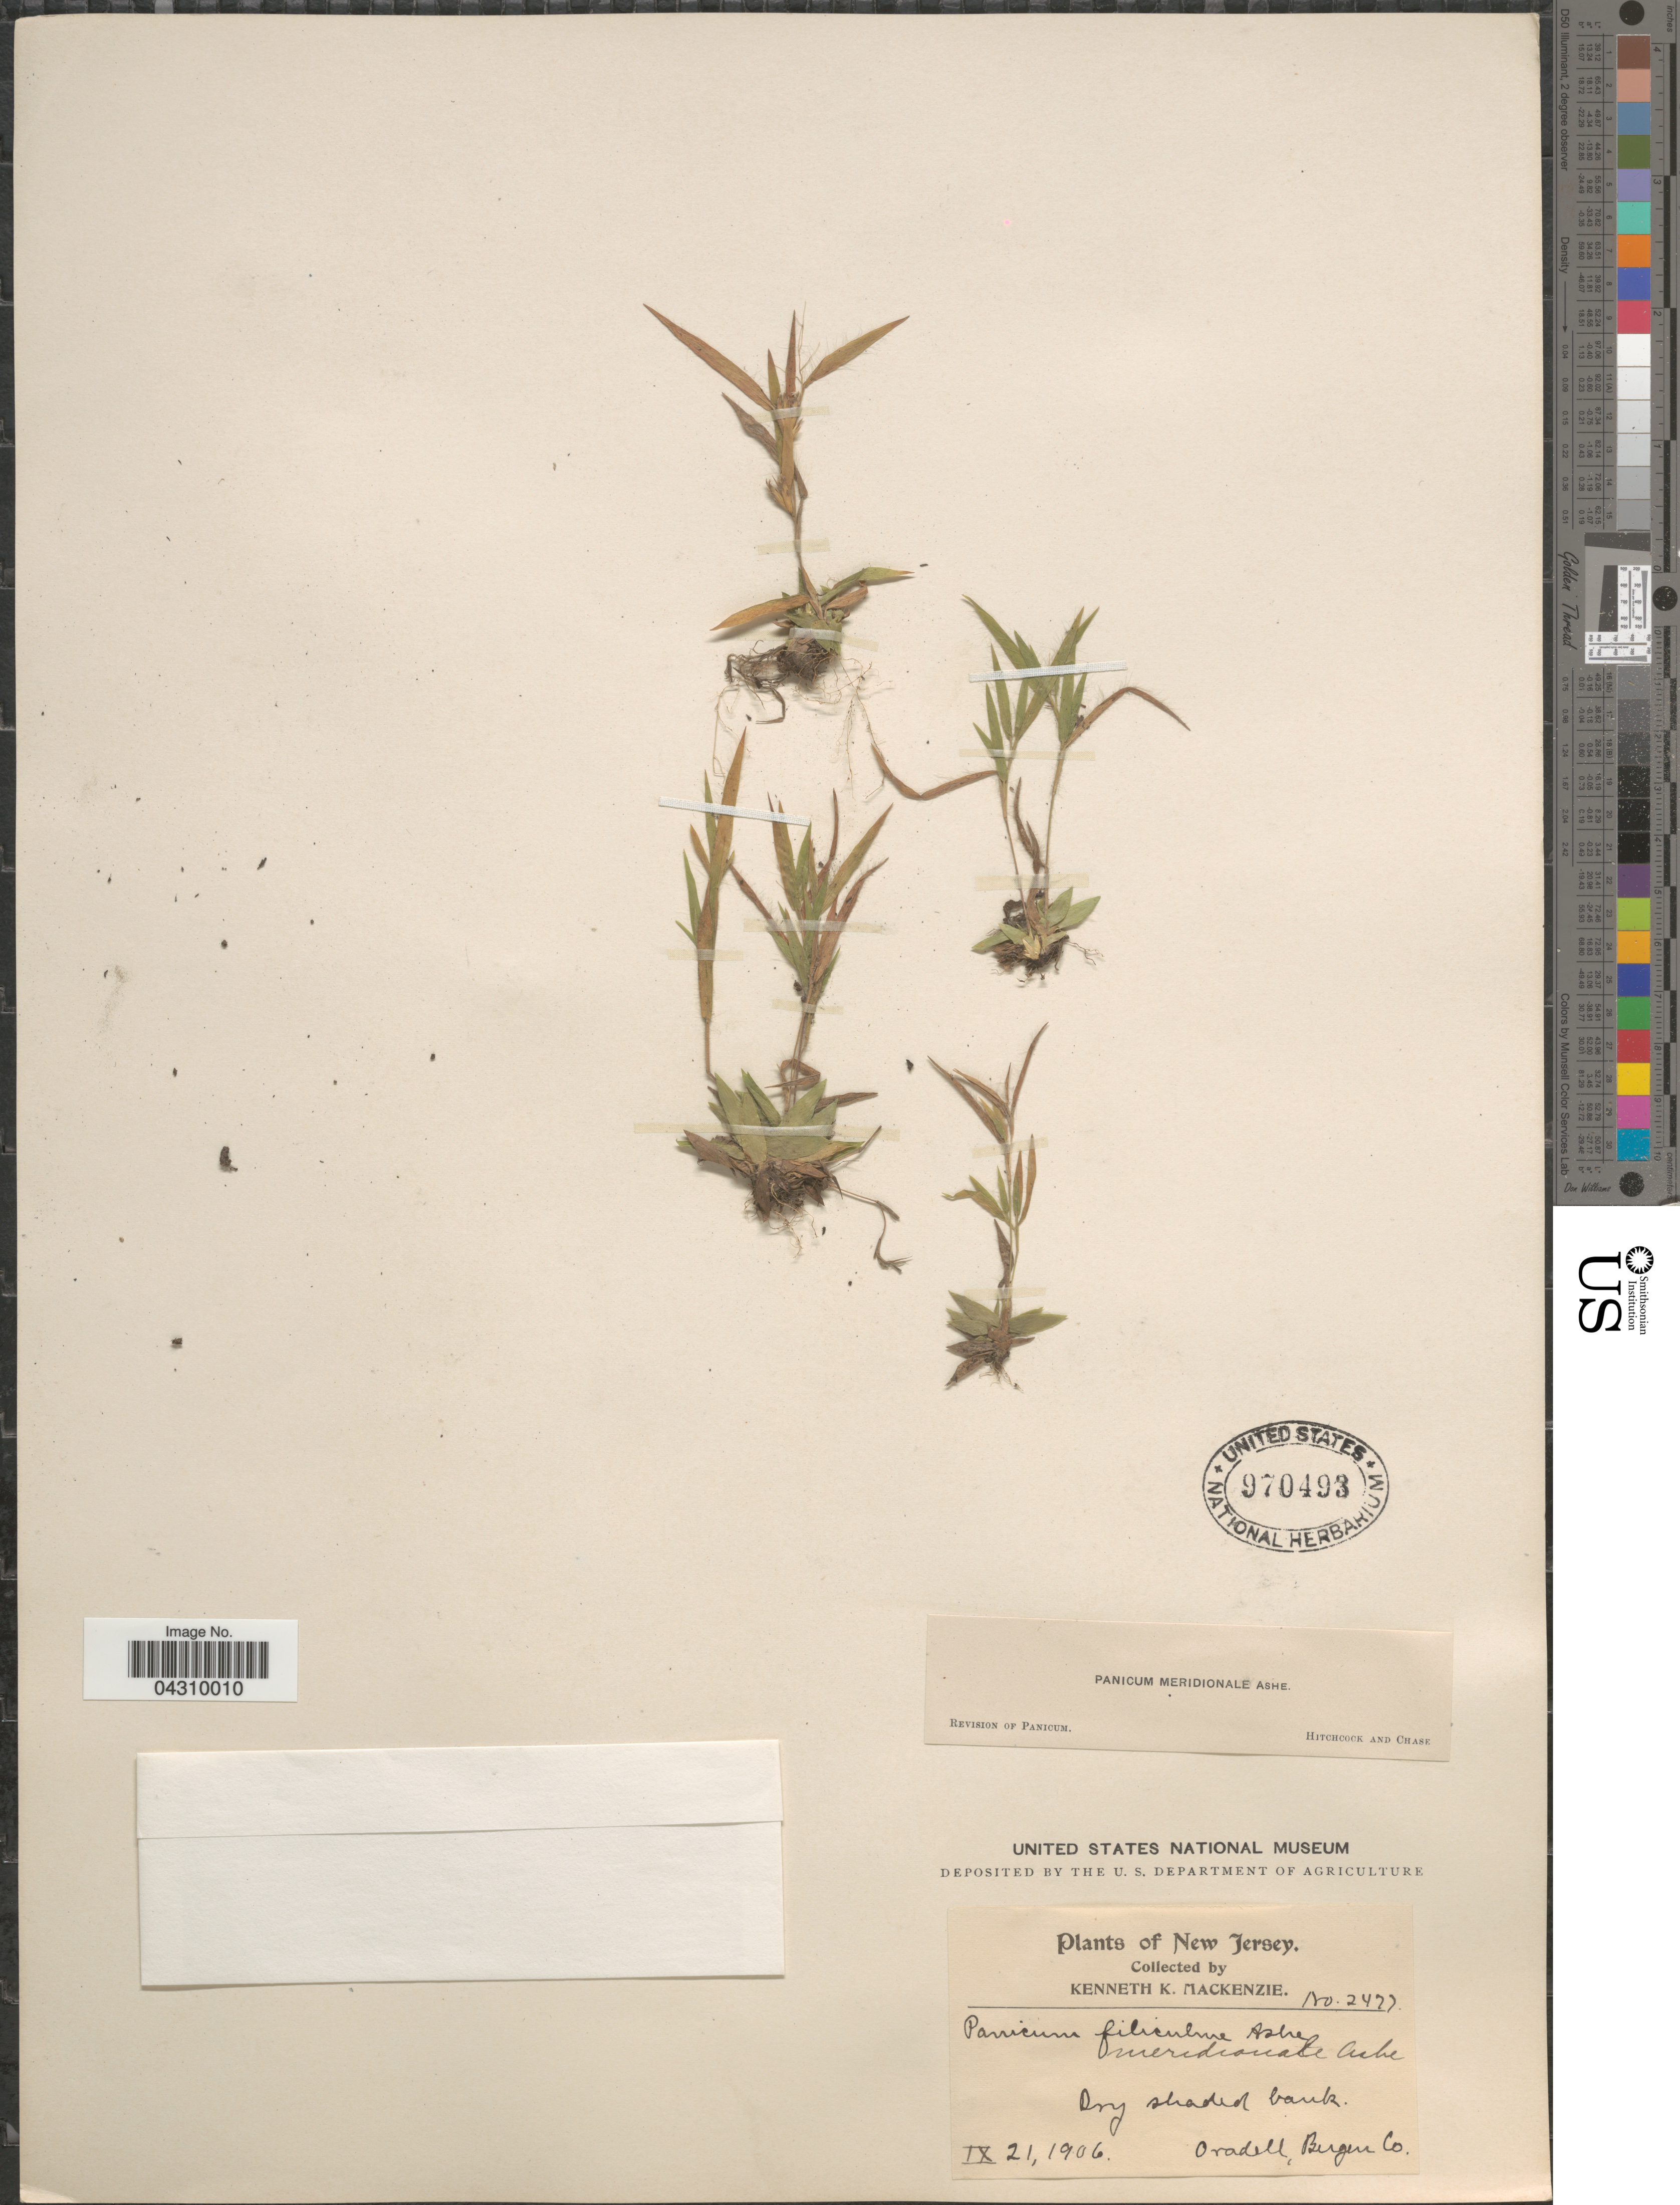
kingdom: Plantae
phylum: Tracheophyta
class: Liliopsida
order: Poales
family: Poaceae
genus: Dichanthelium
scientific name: Dichanthelium acuminatum var. acuminatum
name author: (Sw.) Gould & C.A. Clark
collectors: K. K. Mackenzie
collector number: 2477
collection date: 1906-09-21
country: United States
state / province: New Jersey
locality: Oradell, Bergen Co.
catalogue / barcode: US 970493